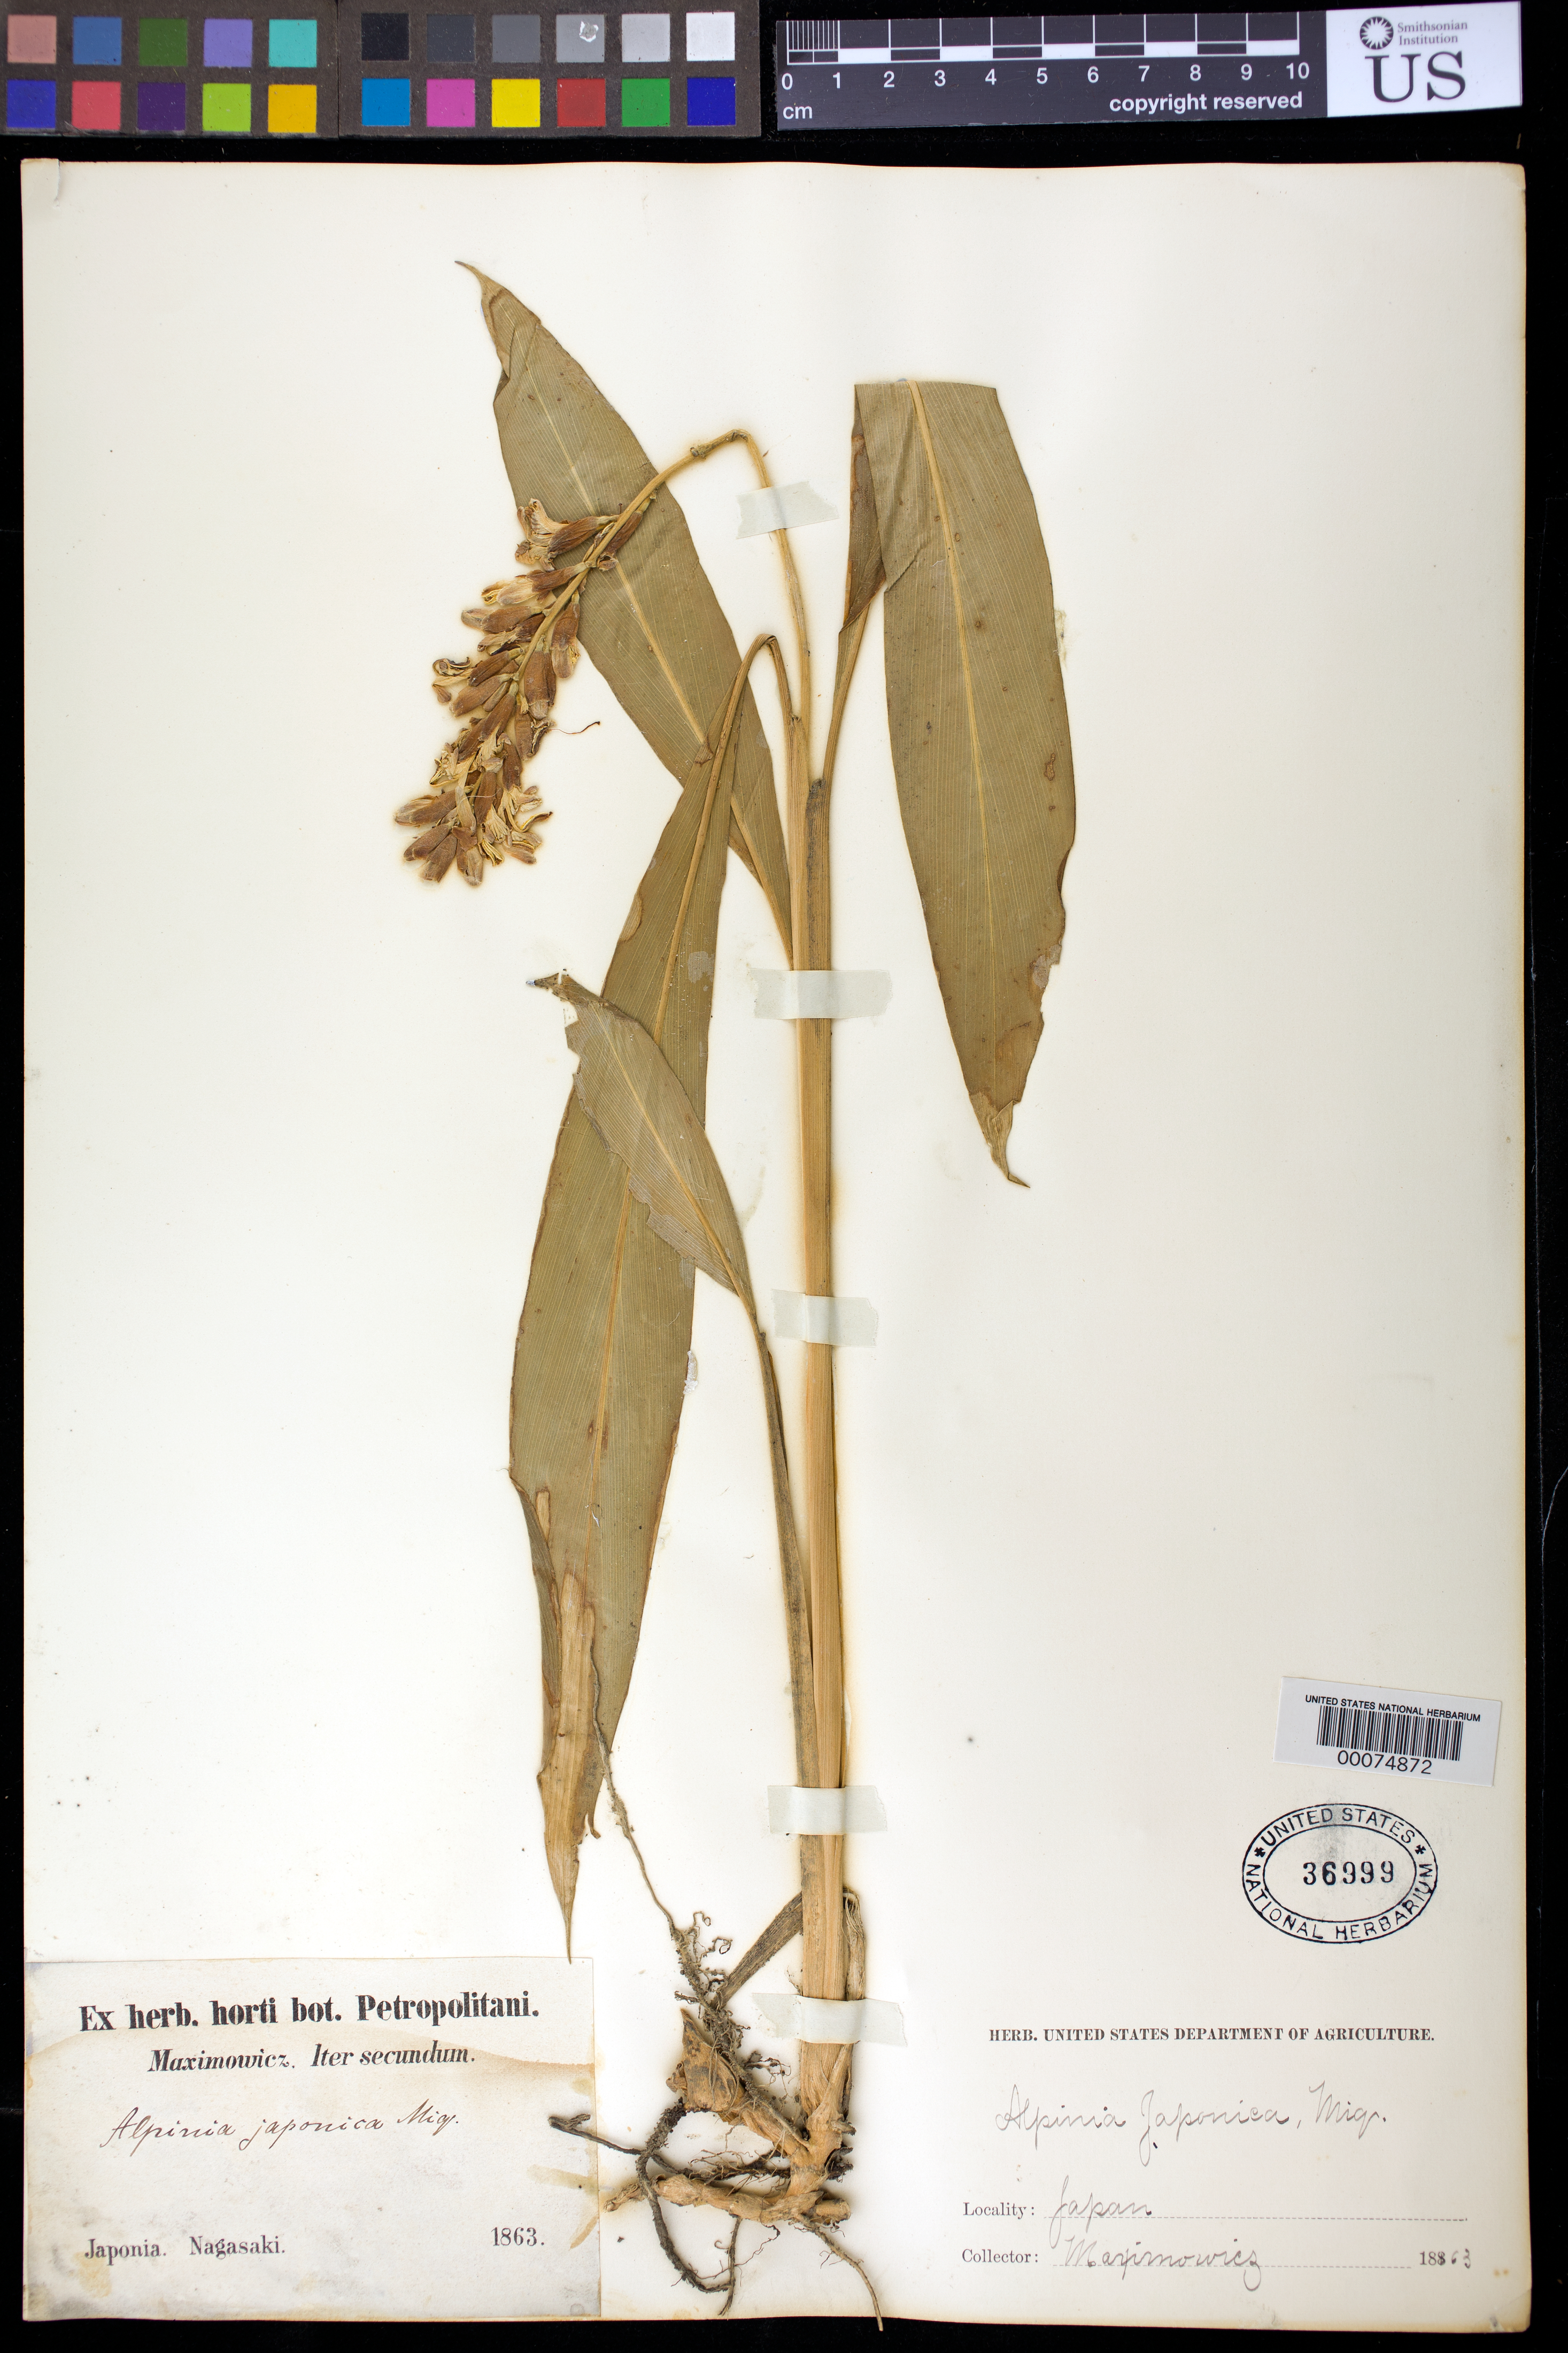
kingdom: Plantae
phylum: Tracheophyta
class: Liliopsida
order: Zingiberales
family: Zingiberaceae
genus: Alpinia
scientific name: Alpinia japonica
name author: (Thunb.) Miq.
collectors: C. J. Maximowicz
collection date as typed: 1863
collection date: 1863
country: Japan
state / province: Nagasaki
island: Kyushu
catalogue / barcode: US 36999